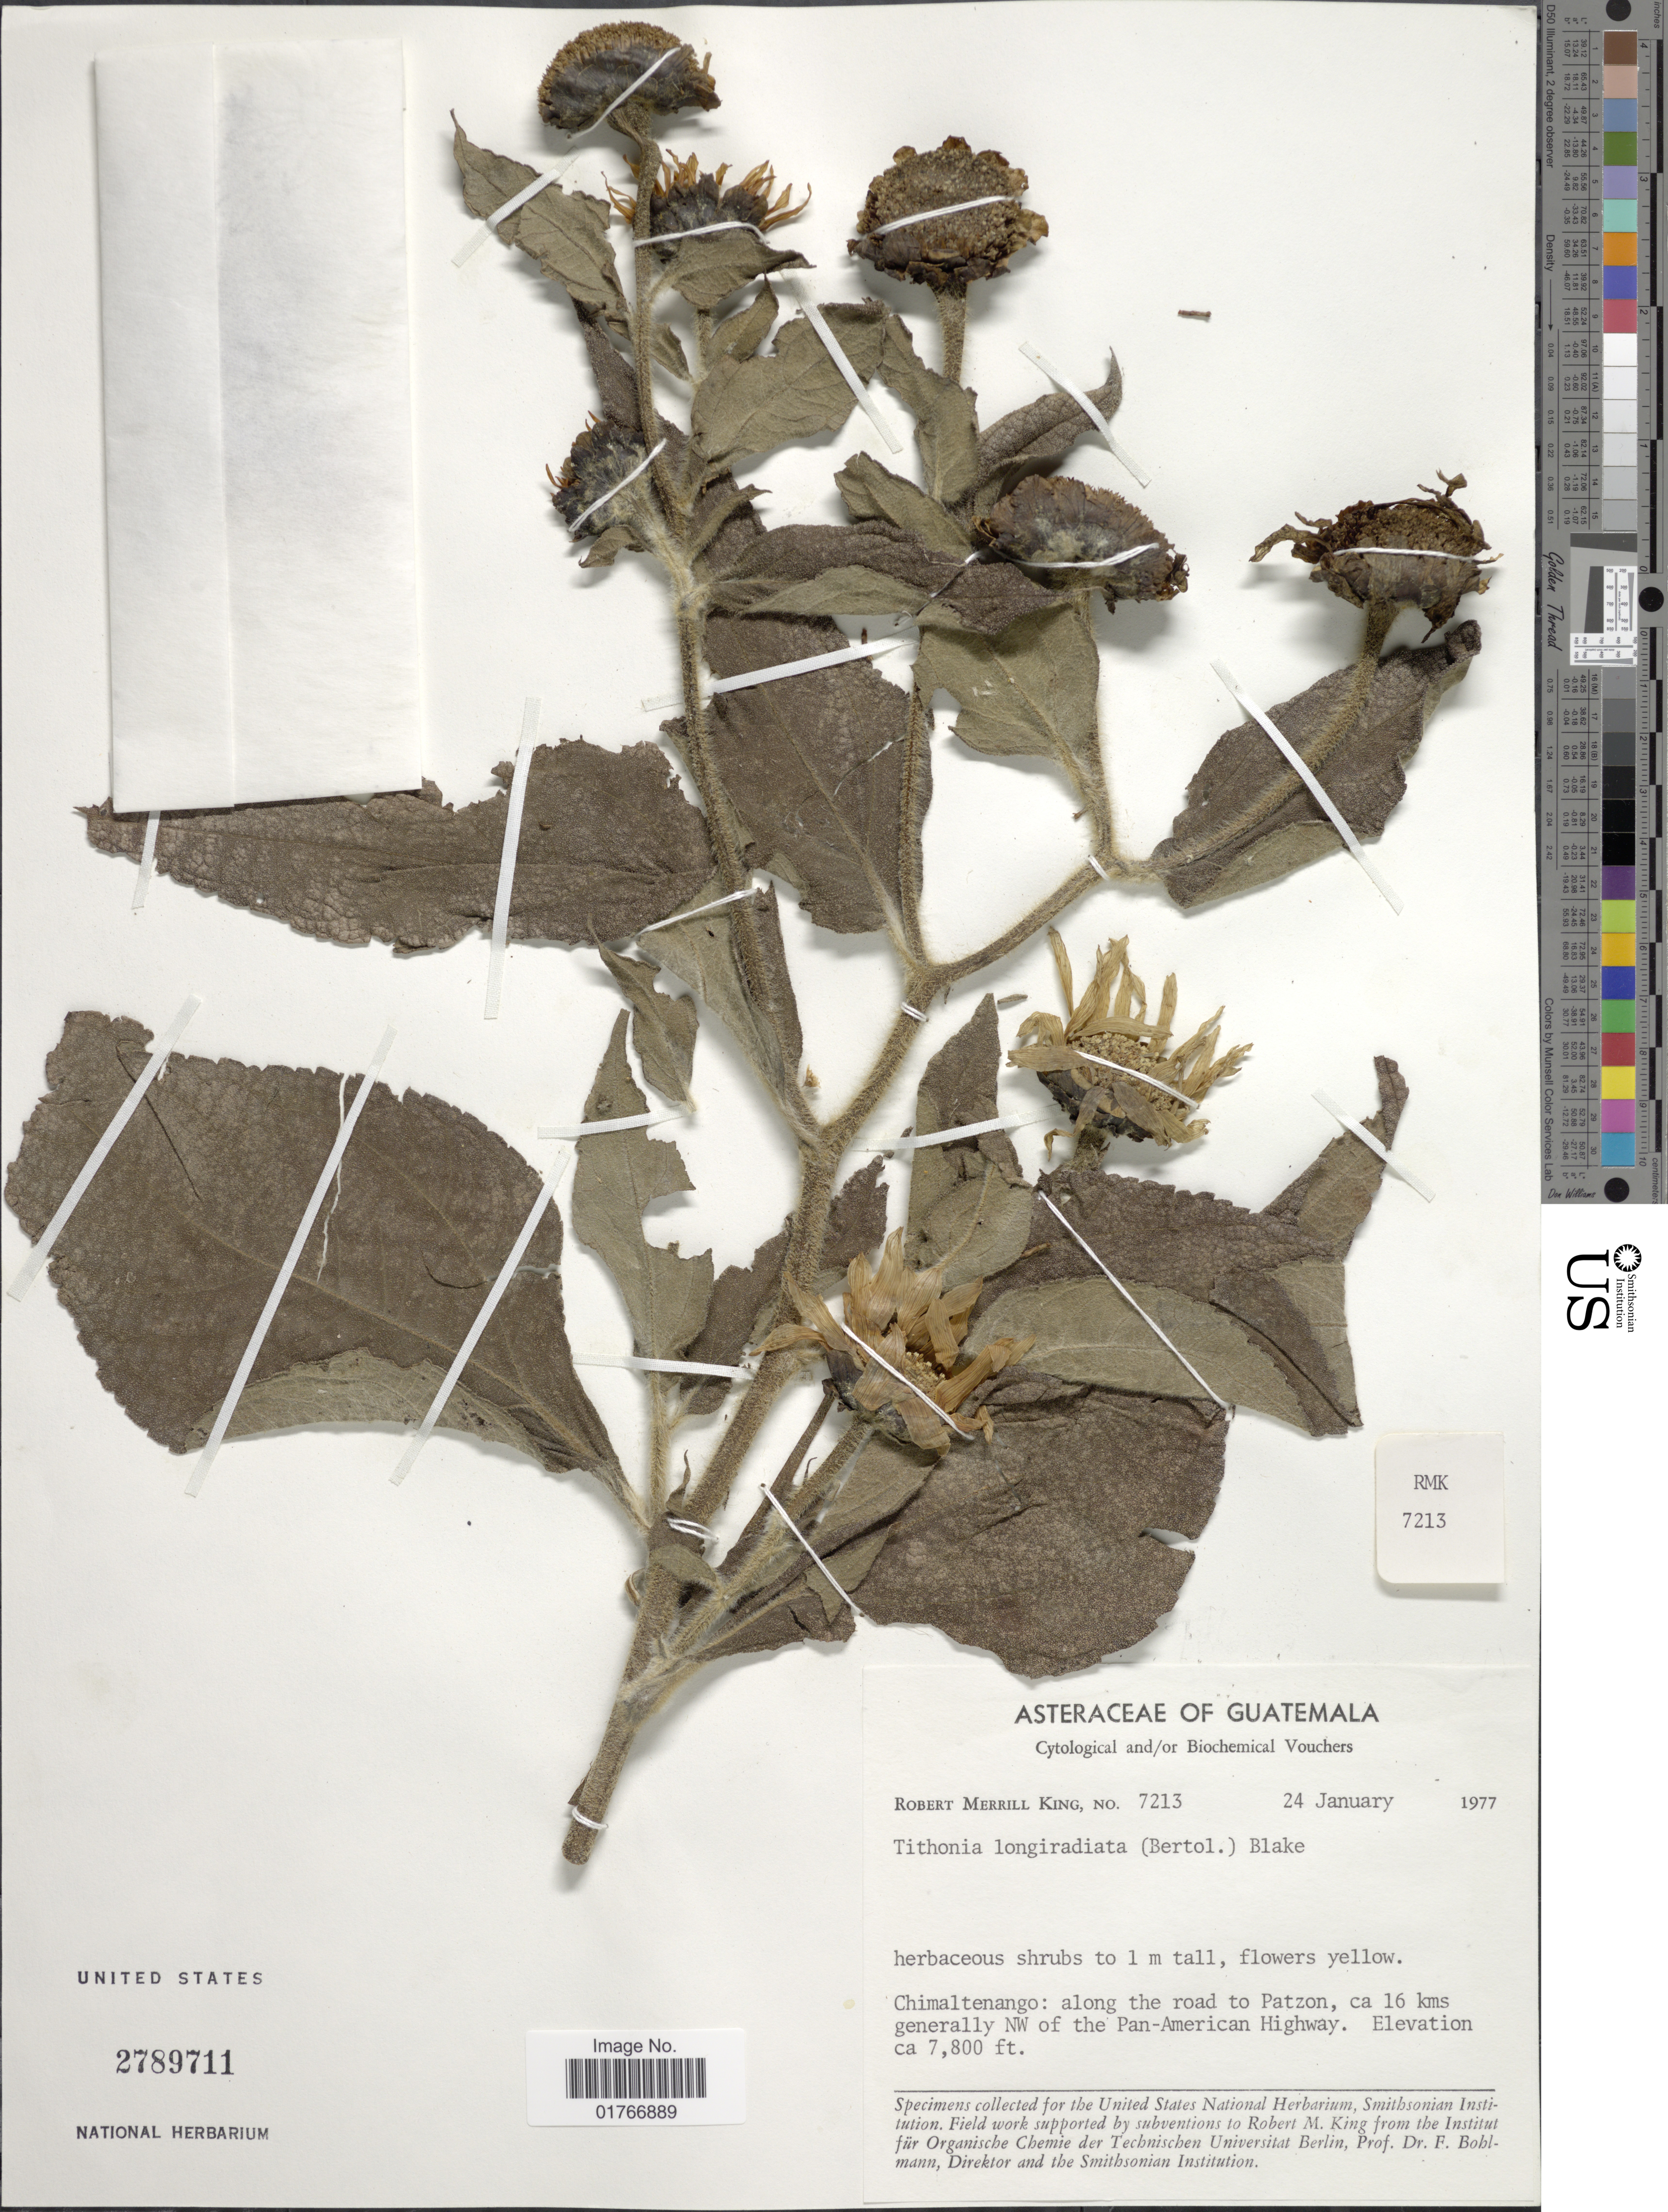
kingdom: Plantae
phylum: Tracheophyta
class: Magnoliopsida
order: Asterales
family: Asteraceae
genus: Tithonia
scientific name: Tithonia longiradiata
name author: (Bertol.) S.F. Blake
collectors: R. M. King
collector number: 7213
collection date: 1977-01-24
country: Guatemala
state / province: Chimaltenango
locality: Along the road to Patzon, ca 16 kms generally NW of the Pan-American Highway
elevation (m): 2377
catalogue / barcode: US 2789711